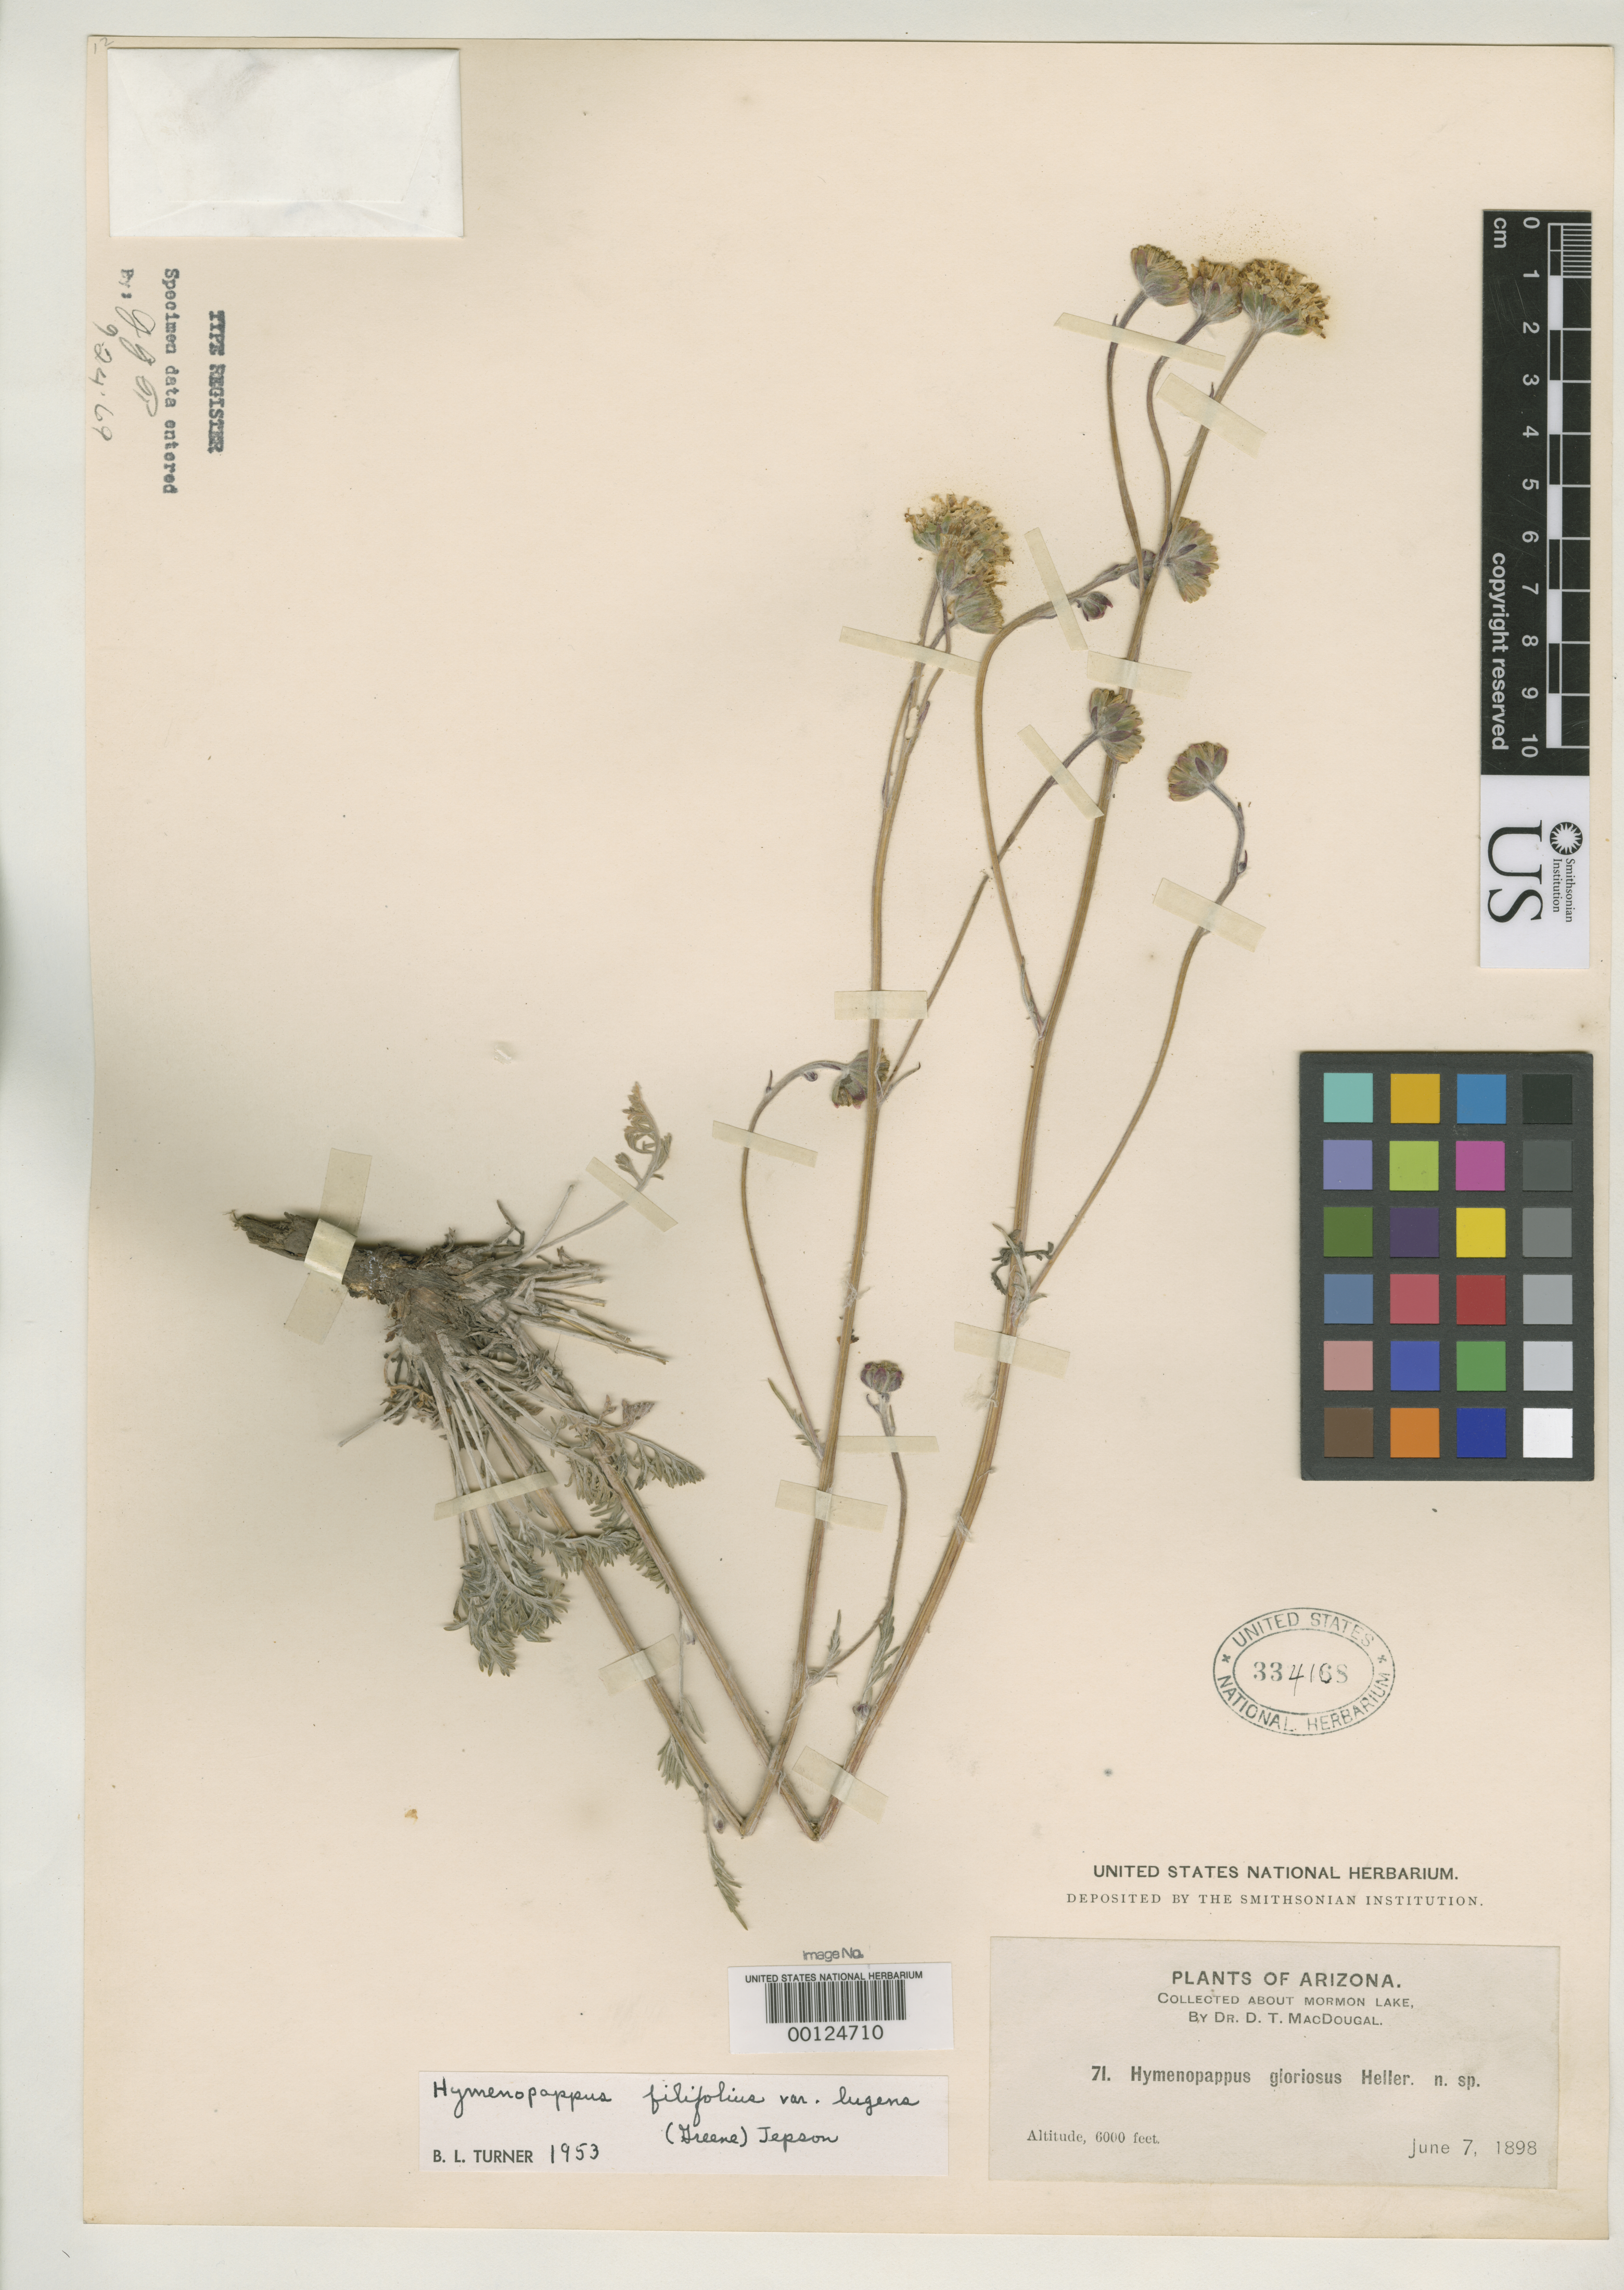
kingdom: Plantae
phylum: Tracheophyta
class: Magnoliopsida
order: Asterales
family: Asteraceae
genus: Hymenopappus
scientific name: Hymenopappus gloriosus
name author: A. Heller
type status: Isotype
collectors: D. T. MacDougal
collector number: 71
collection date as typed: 07 Jun 1898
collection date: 1898-06-07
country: United States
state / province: Arizona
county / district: Coconino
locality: Mormon Mt., south of Flagstaff.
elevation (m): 1829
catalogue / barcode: US 334168